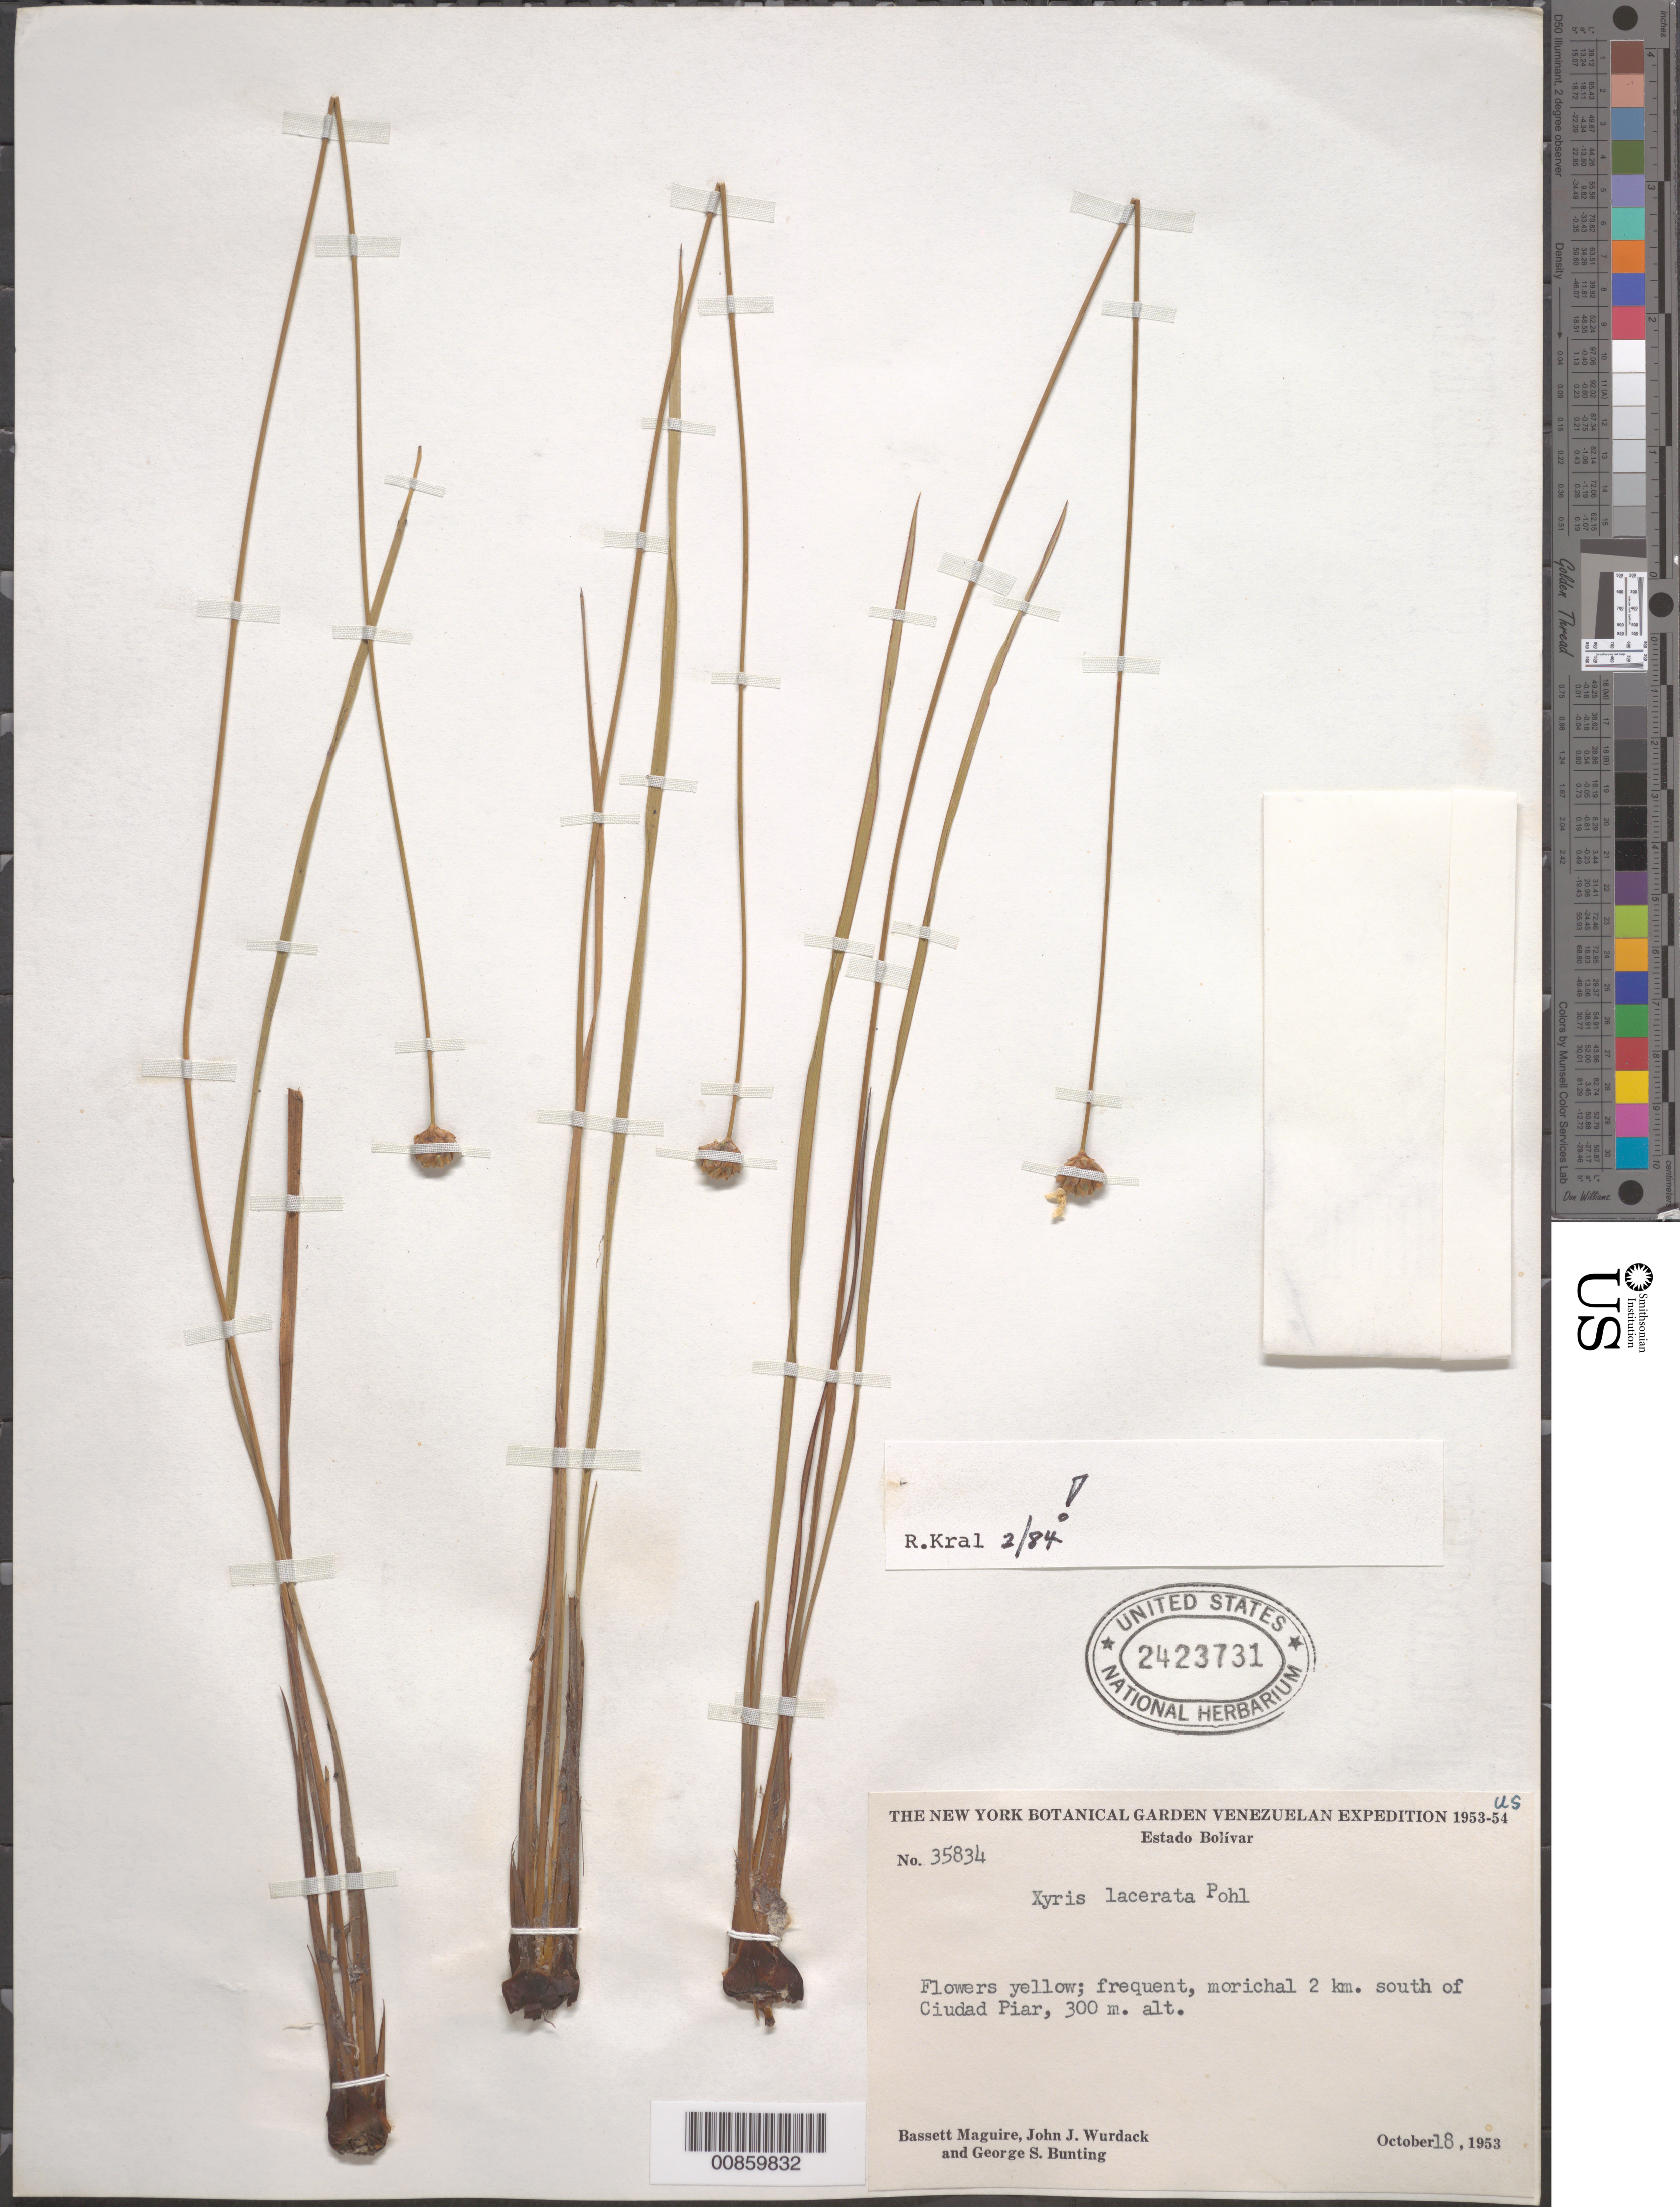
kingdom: Plantae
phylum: Tracheophyta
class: Liliopsida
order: Poales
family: Xyridaceae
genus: Xyris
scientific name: Xyris lacerata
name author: Pohl ex Seub.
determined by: Kral, Robert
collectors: B. Maguire, J. J. Wurdack & G. S. Bunting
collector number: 35834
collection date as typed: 18-Oct-53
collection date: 1953-10-18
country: Venezuela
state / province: Bolívar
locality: Ciudad Piar, 2 km S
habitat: Morichal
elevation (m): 300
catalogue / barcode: US 2423731